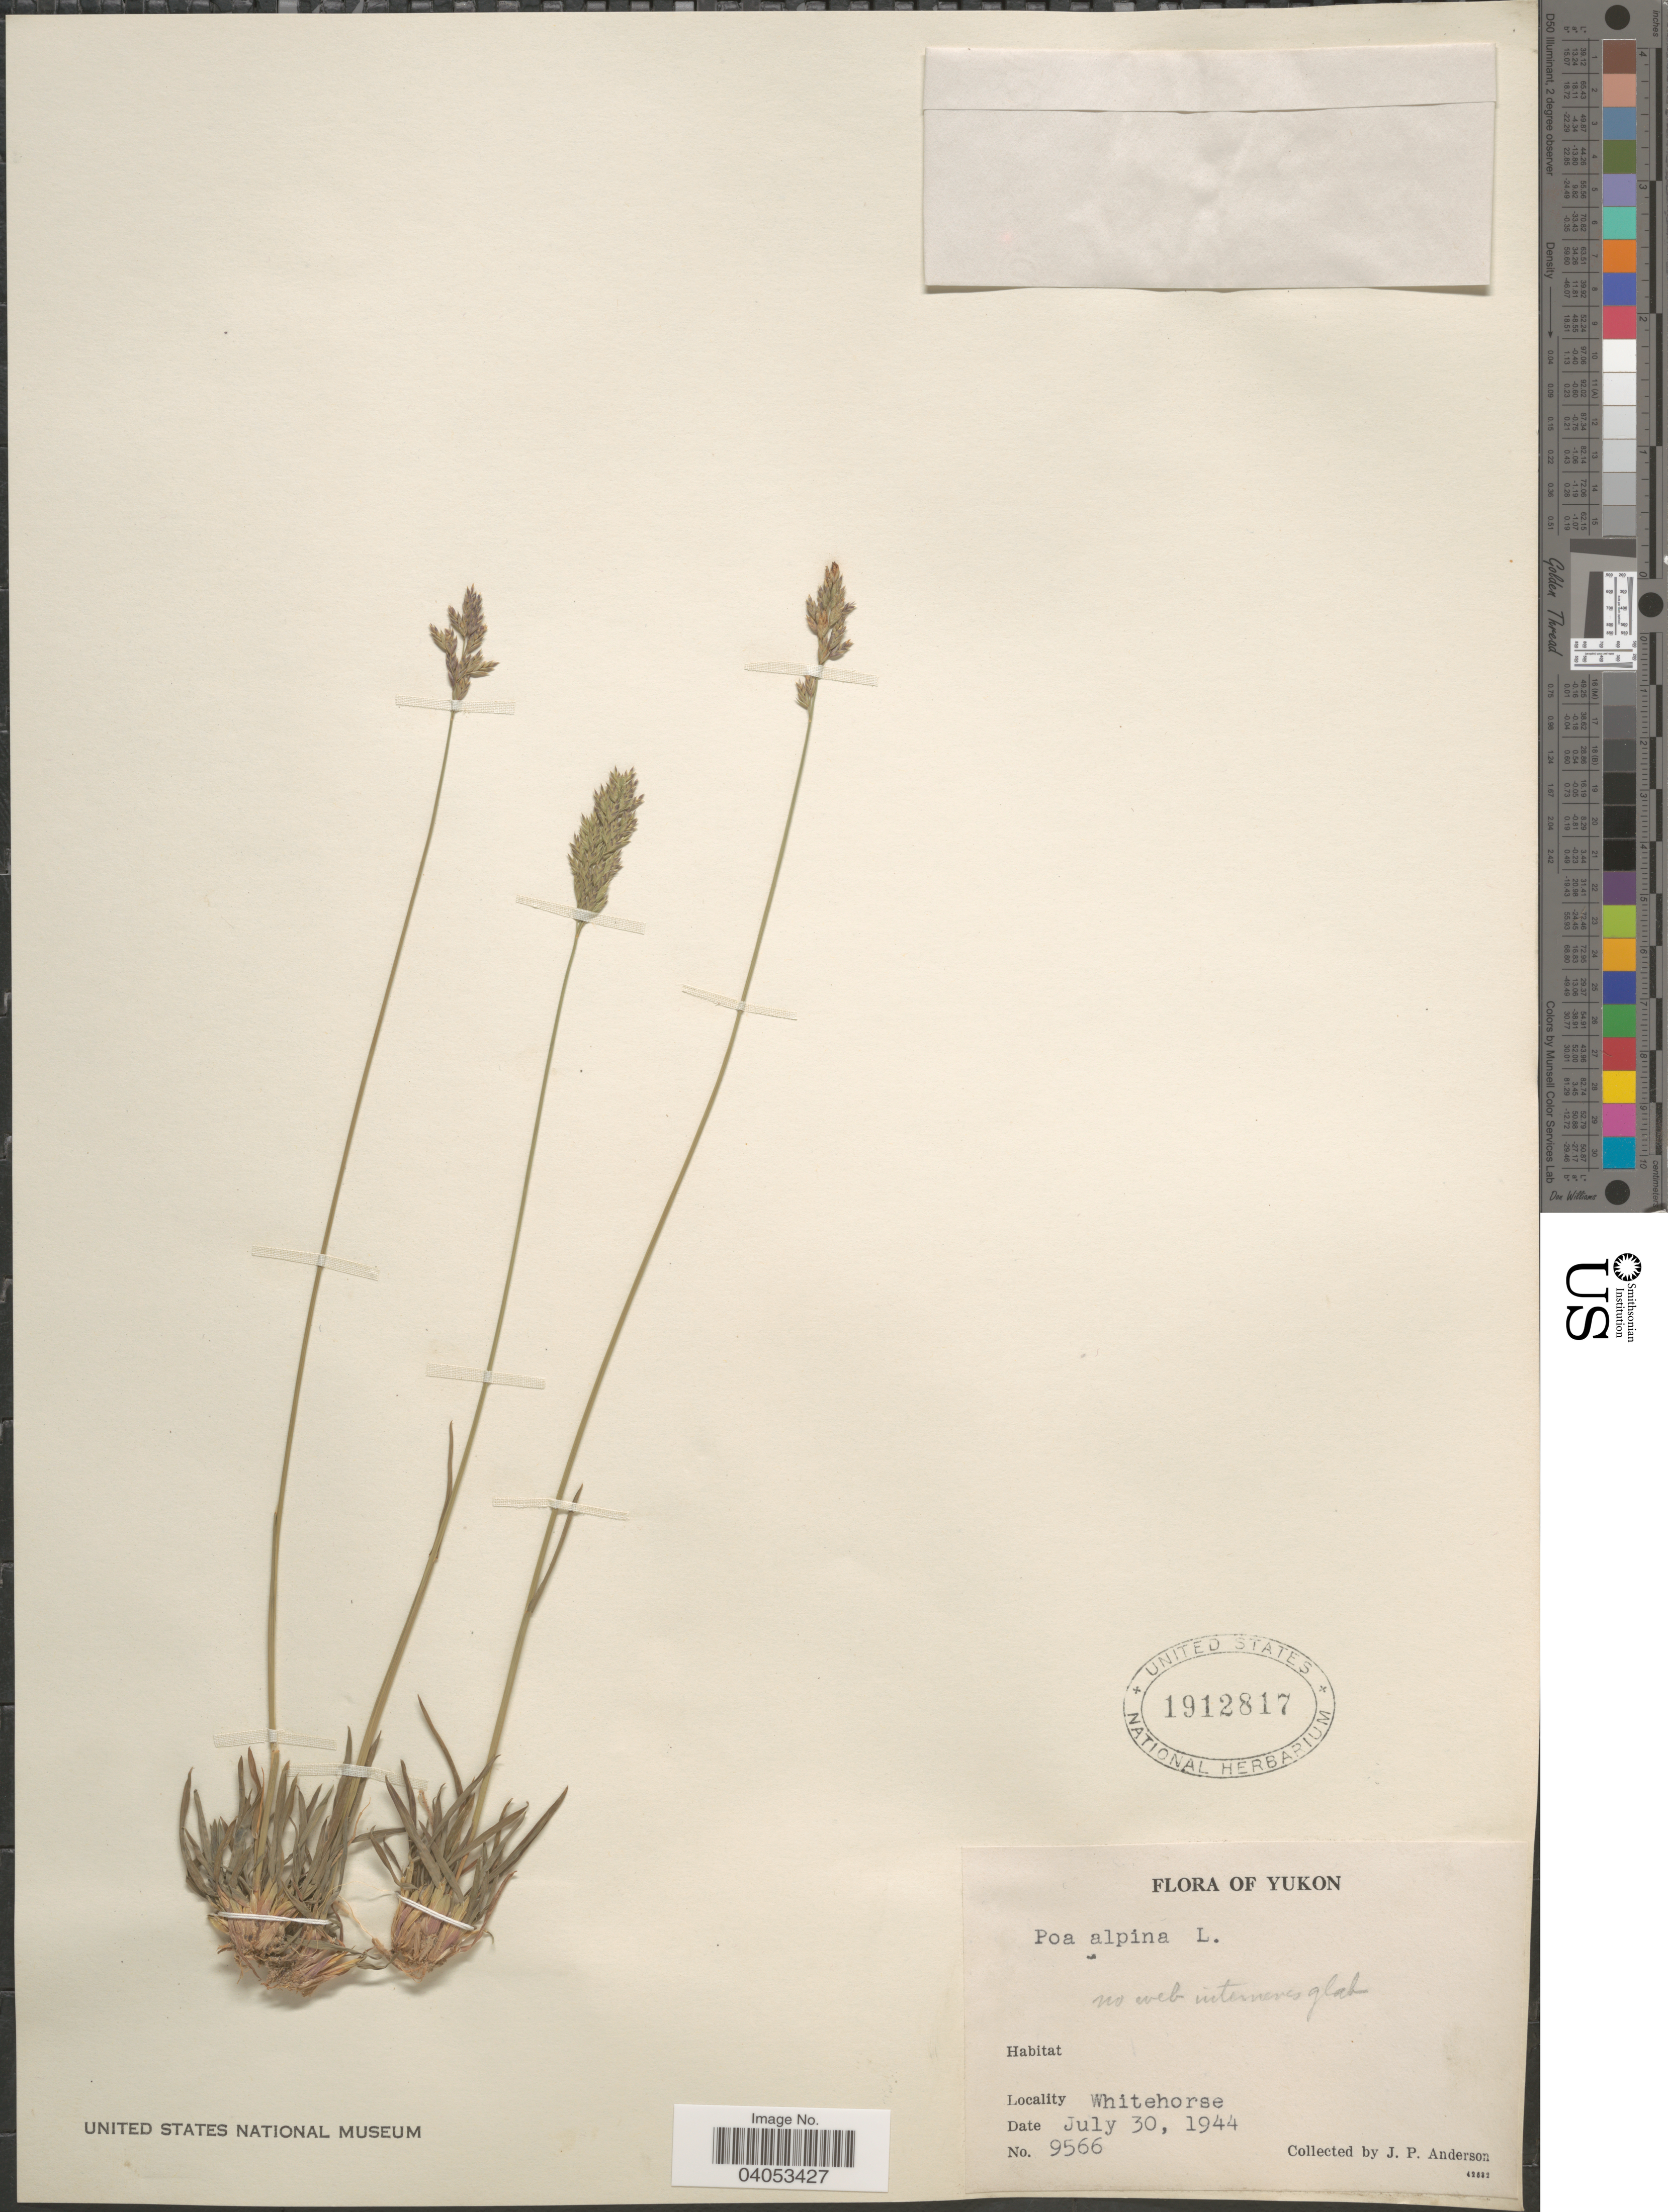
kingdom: Plantae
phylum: Tracheophyta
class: Liliopsida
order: Poales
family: Poaceae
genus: Poa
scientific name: Poa alpina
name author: L.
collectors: J. P. Anderson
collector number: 9566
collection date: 1944-07-30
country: Canada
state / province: Yukon Territory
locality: Yukon. Whitehorse.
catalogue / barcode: US 1912817